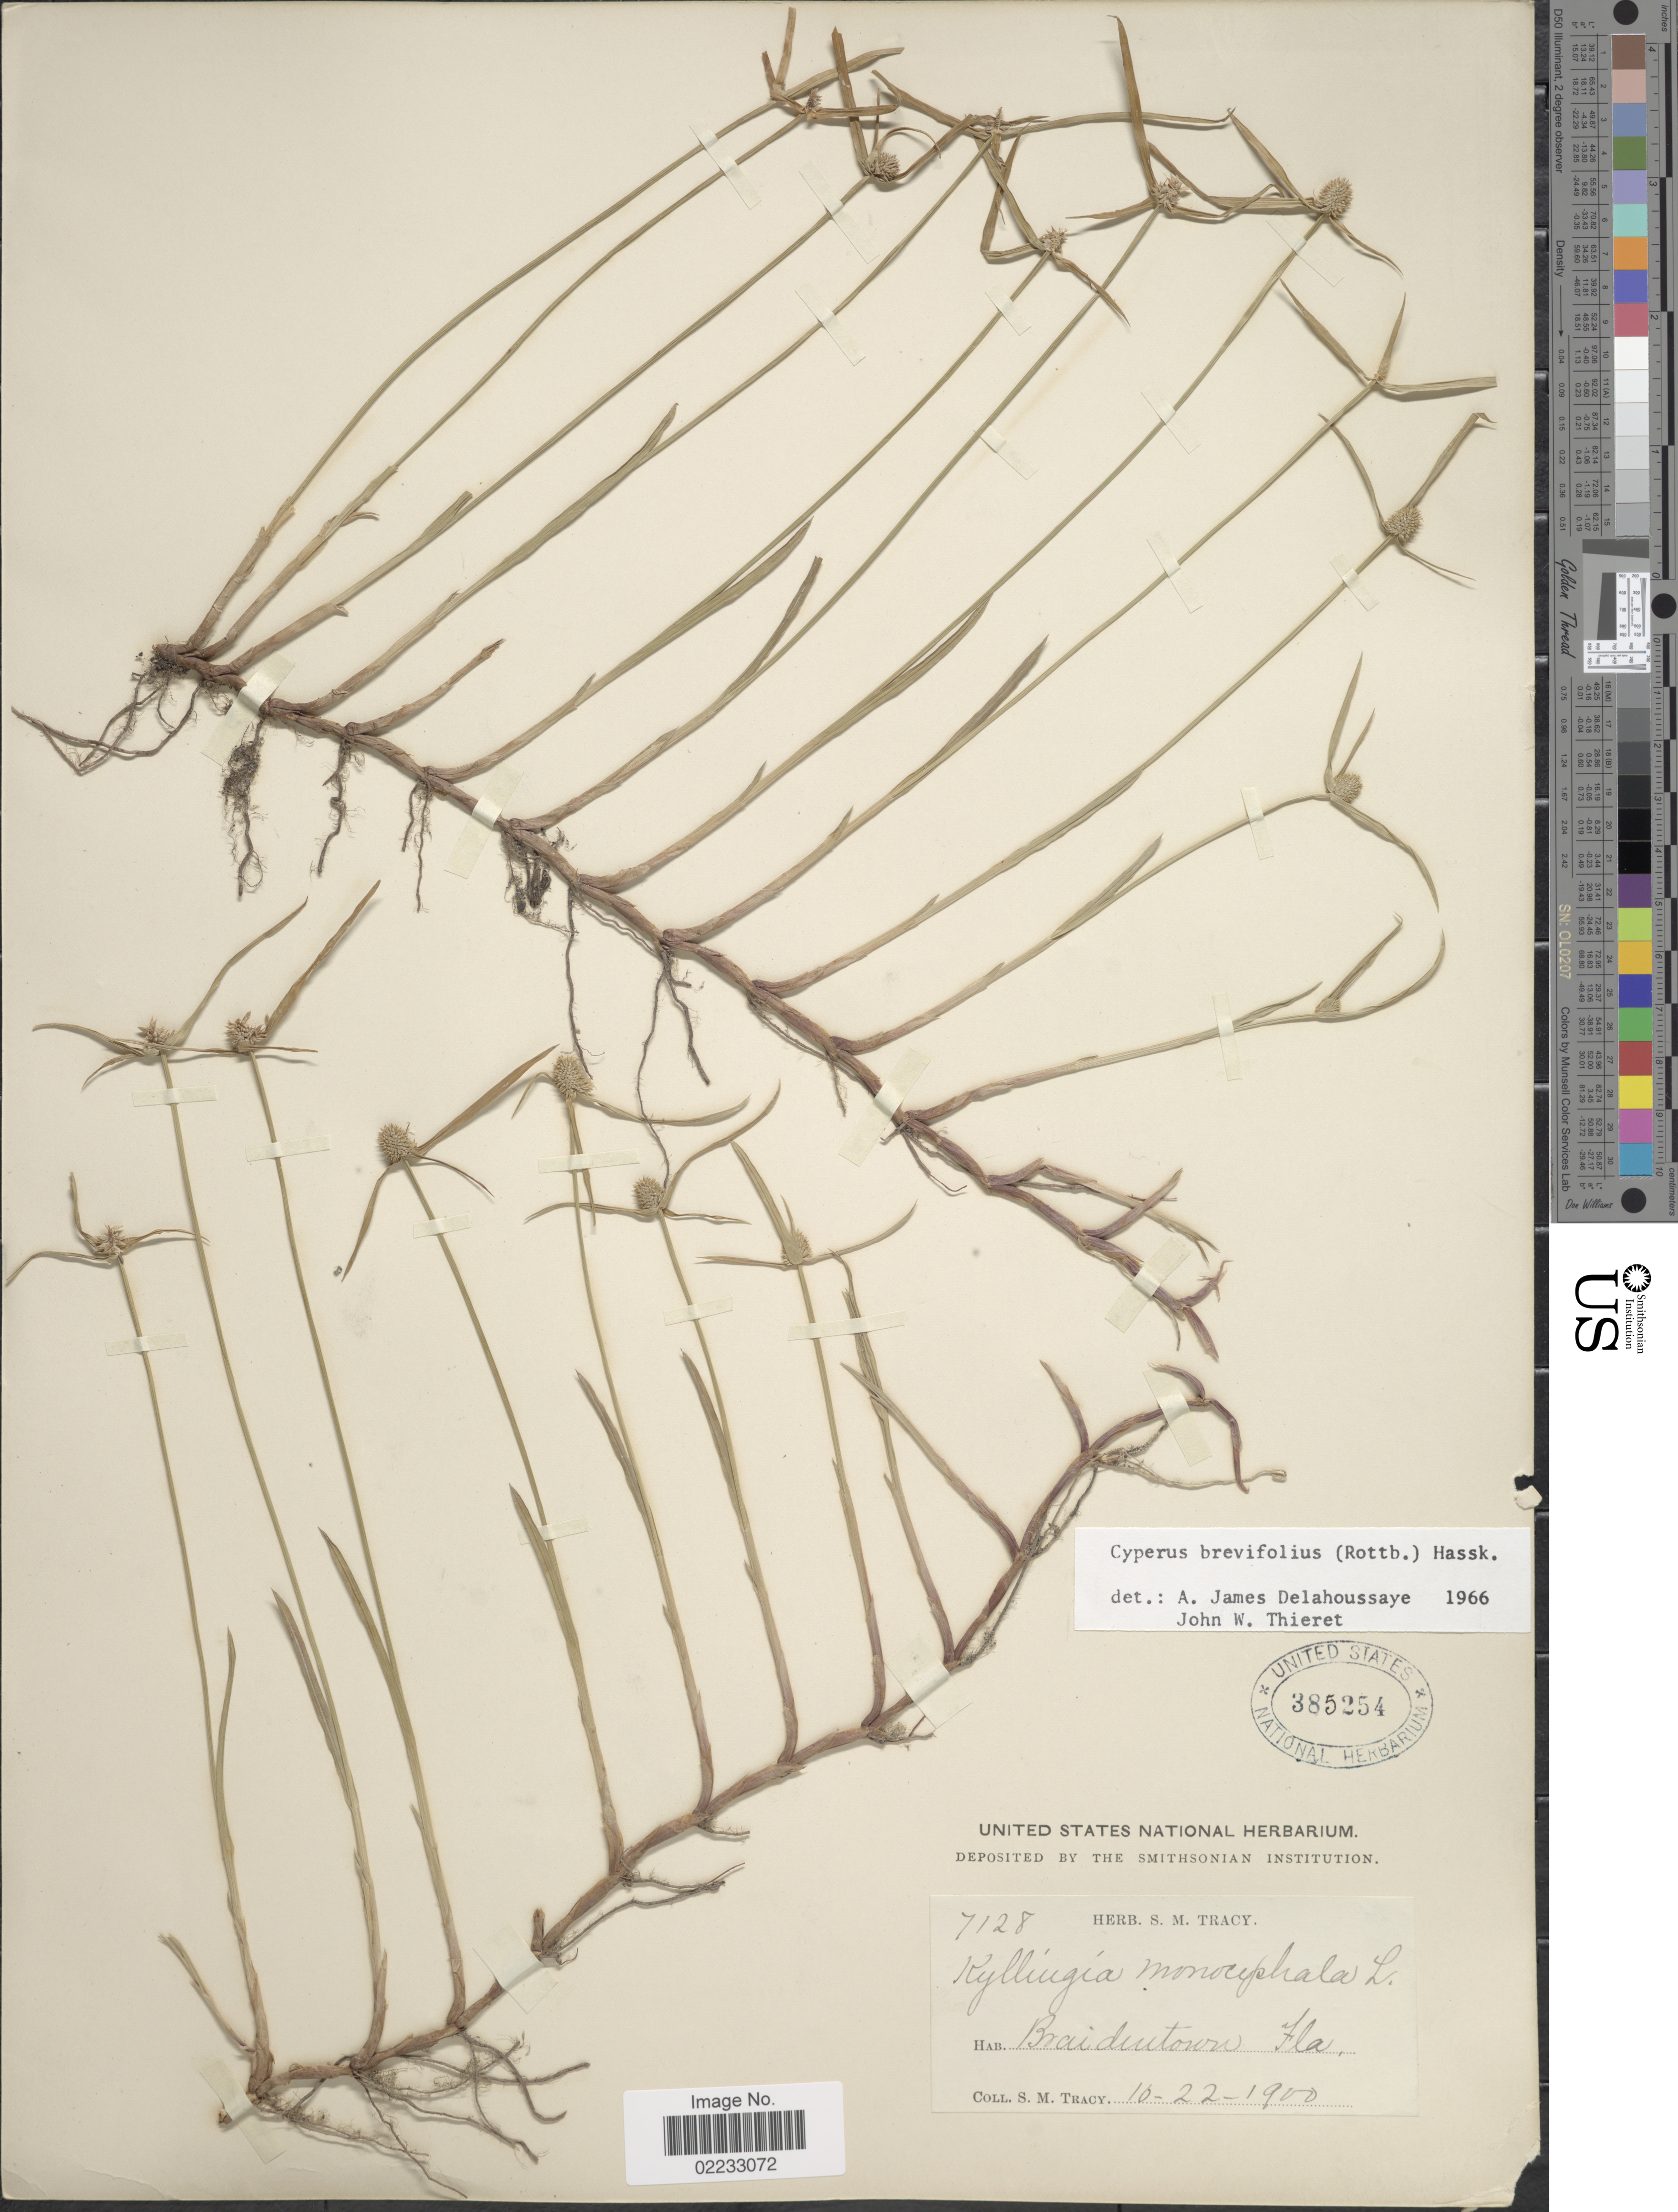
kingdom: Plantae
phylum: Tracheophyta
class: Liliopsida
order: Poales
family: Cyperaceae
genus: Cyperus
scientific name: Cyperus brevifolius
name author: (Rottb.) Hassk.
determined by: Strong, M. T., (US), Smithsonian Institution - National Museum of Natural History (UNITED STATES)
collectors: S. M. Tracy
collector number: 7128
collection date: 1900-10-22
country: United States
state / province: Florida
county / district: Manatee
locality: Braidentown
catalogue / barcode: US 385254